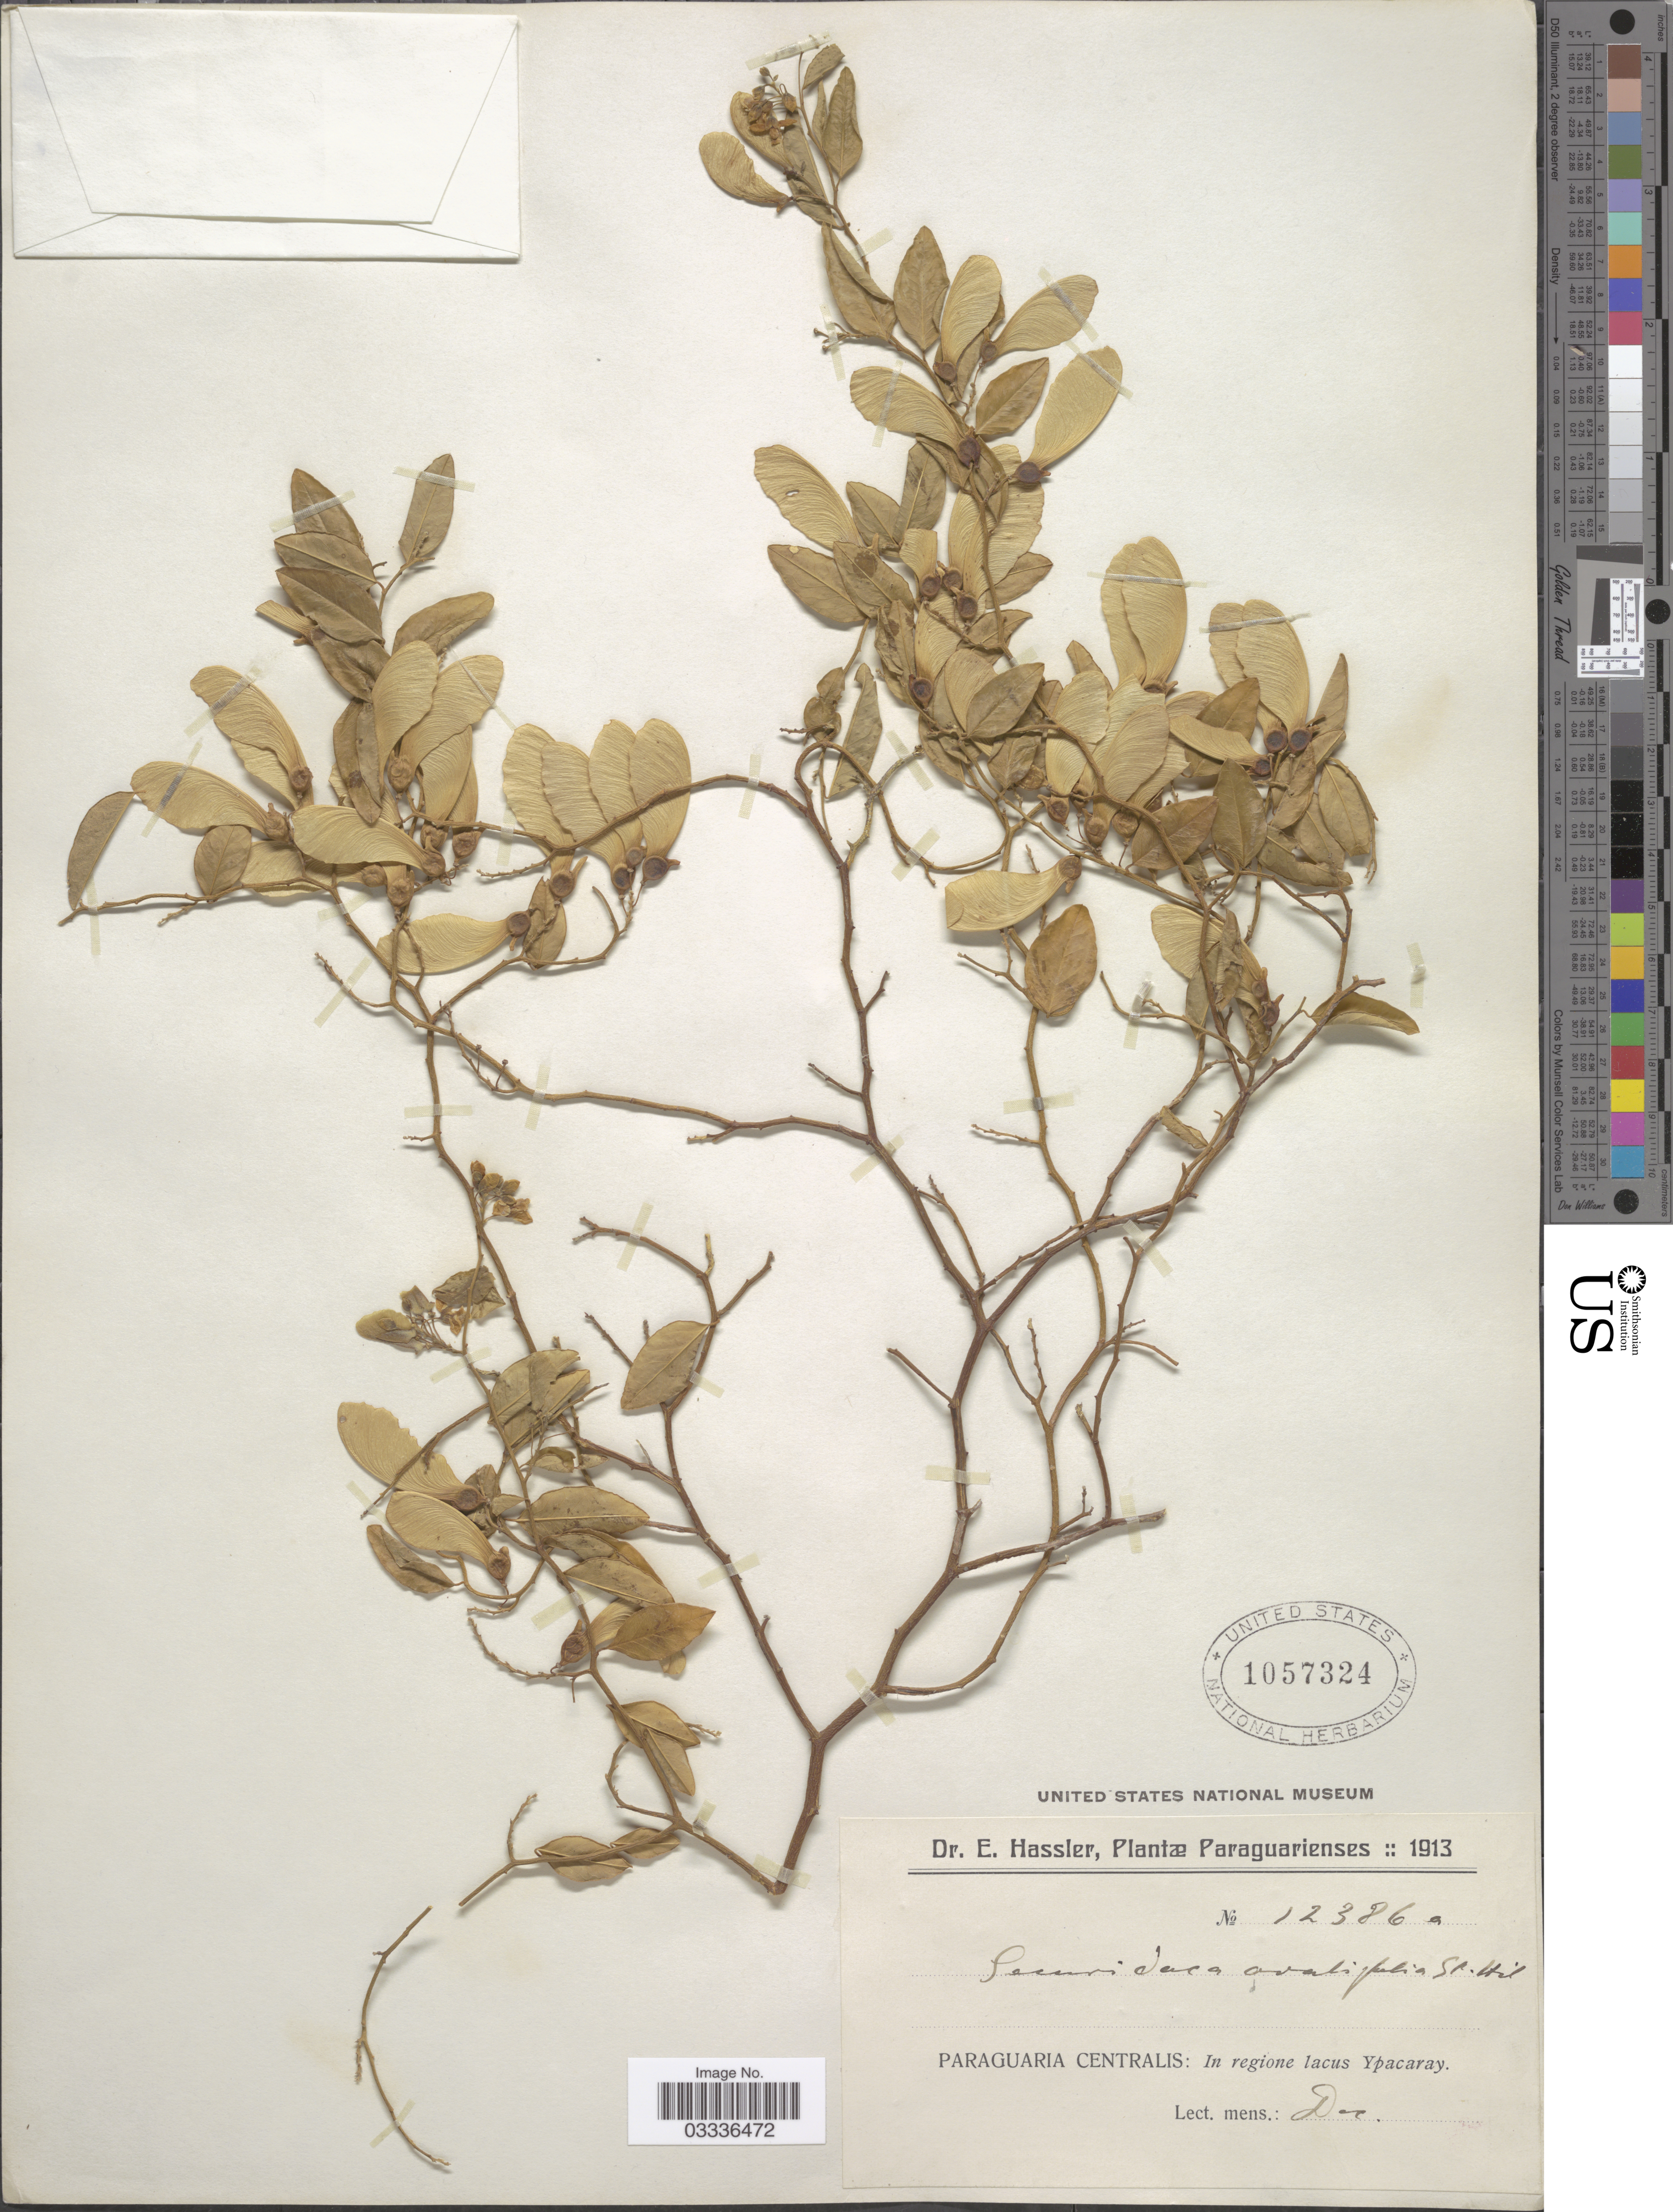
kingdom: Plantae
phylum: Tracheophyta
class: Magnoliopsida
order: Fabales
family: Polygalaceae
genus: Securidaca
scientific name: Securidaca ovalifolia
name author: A. St.-Hil.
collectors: E. Hassler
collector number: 12386a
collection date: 1913-12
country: Paraguay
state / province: Paraguari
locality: Paraguarienses. Paraguaria Centralis: In regione lacus Ypacaray.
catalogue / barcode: US 1057324